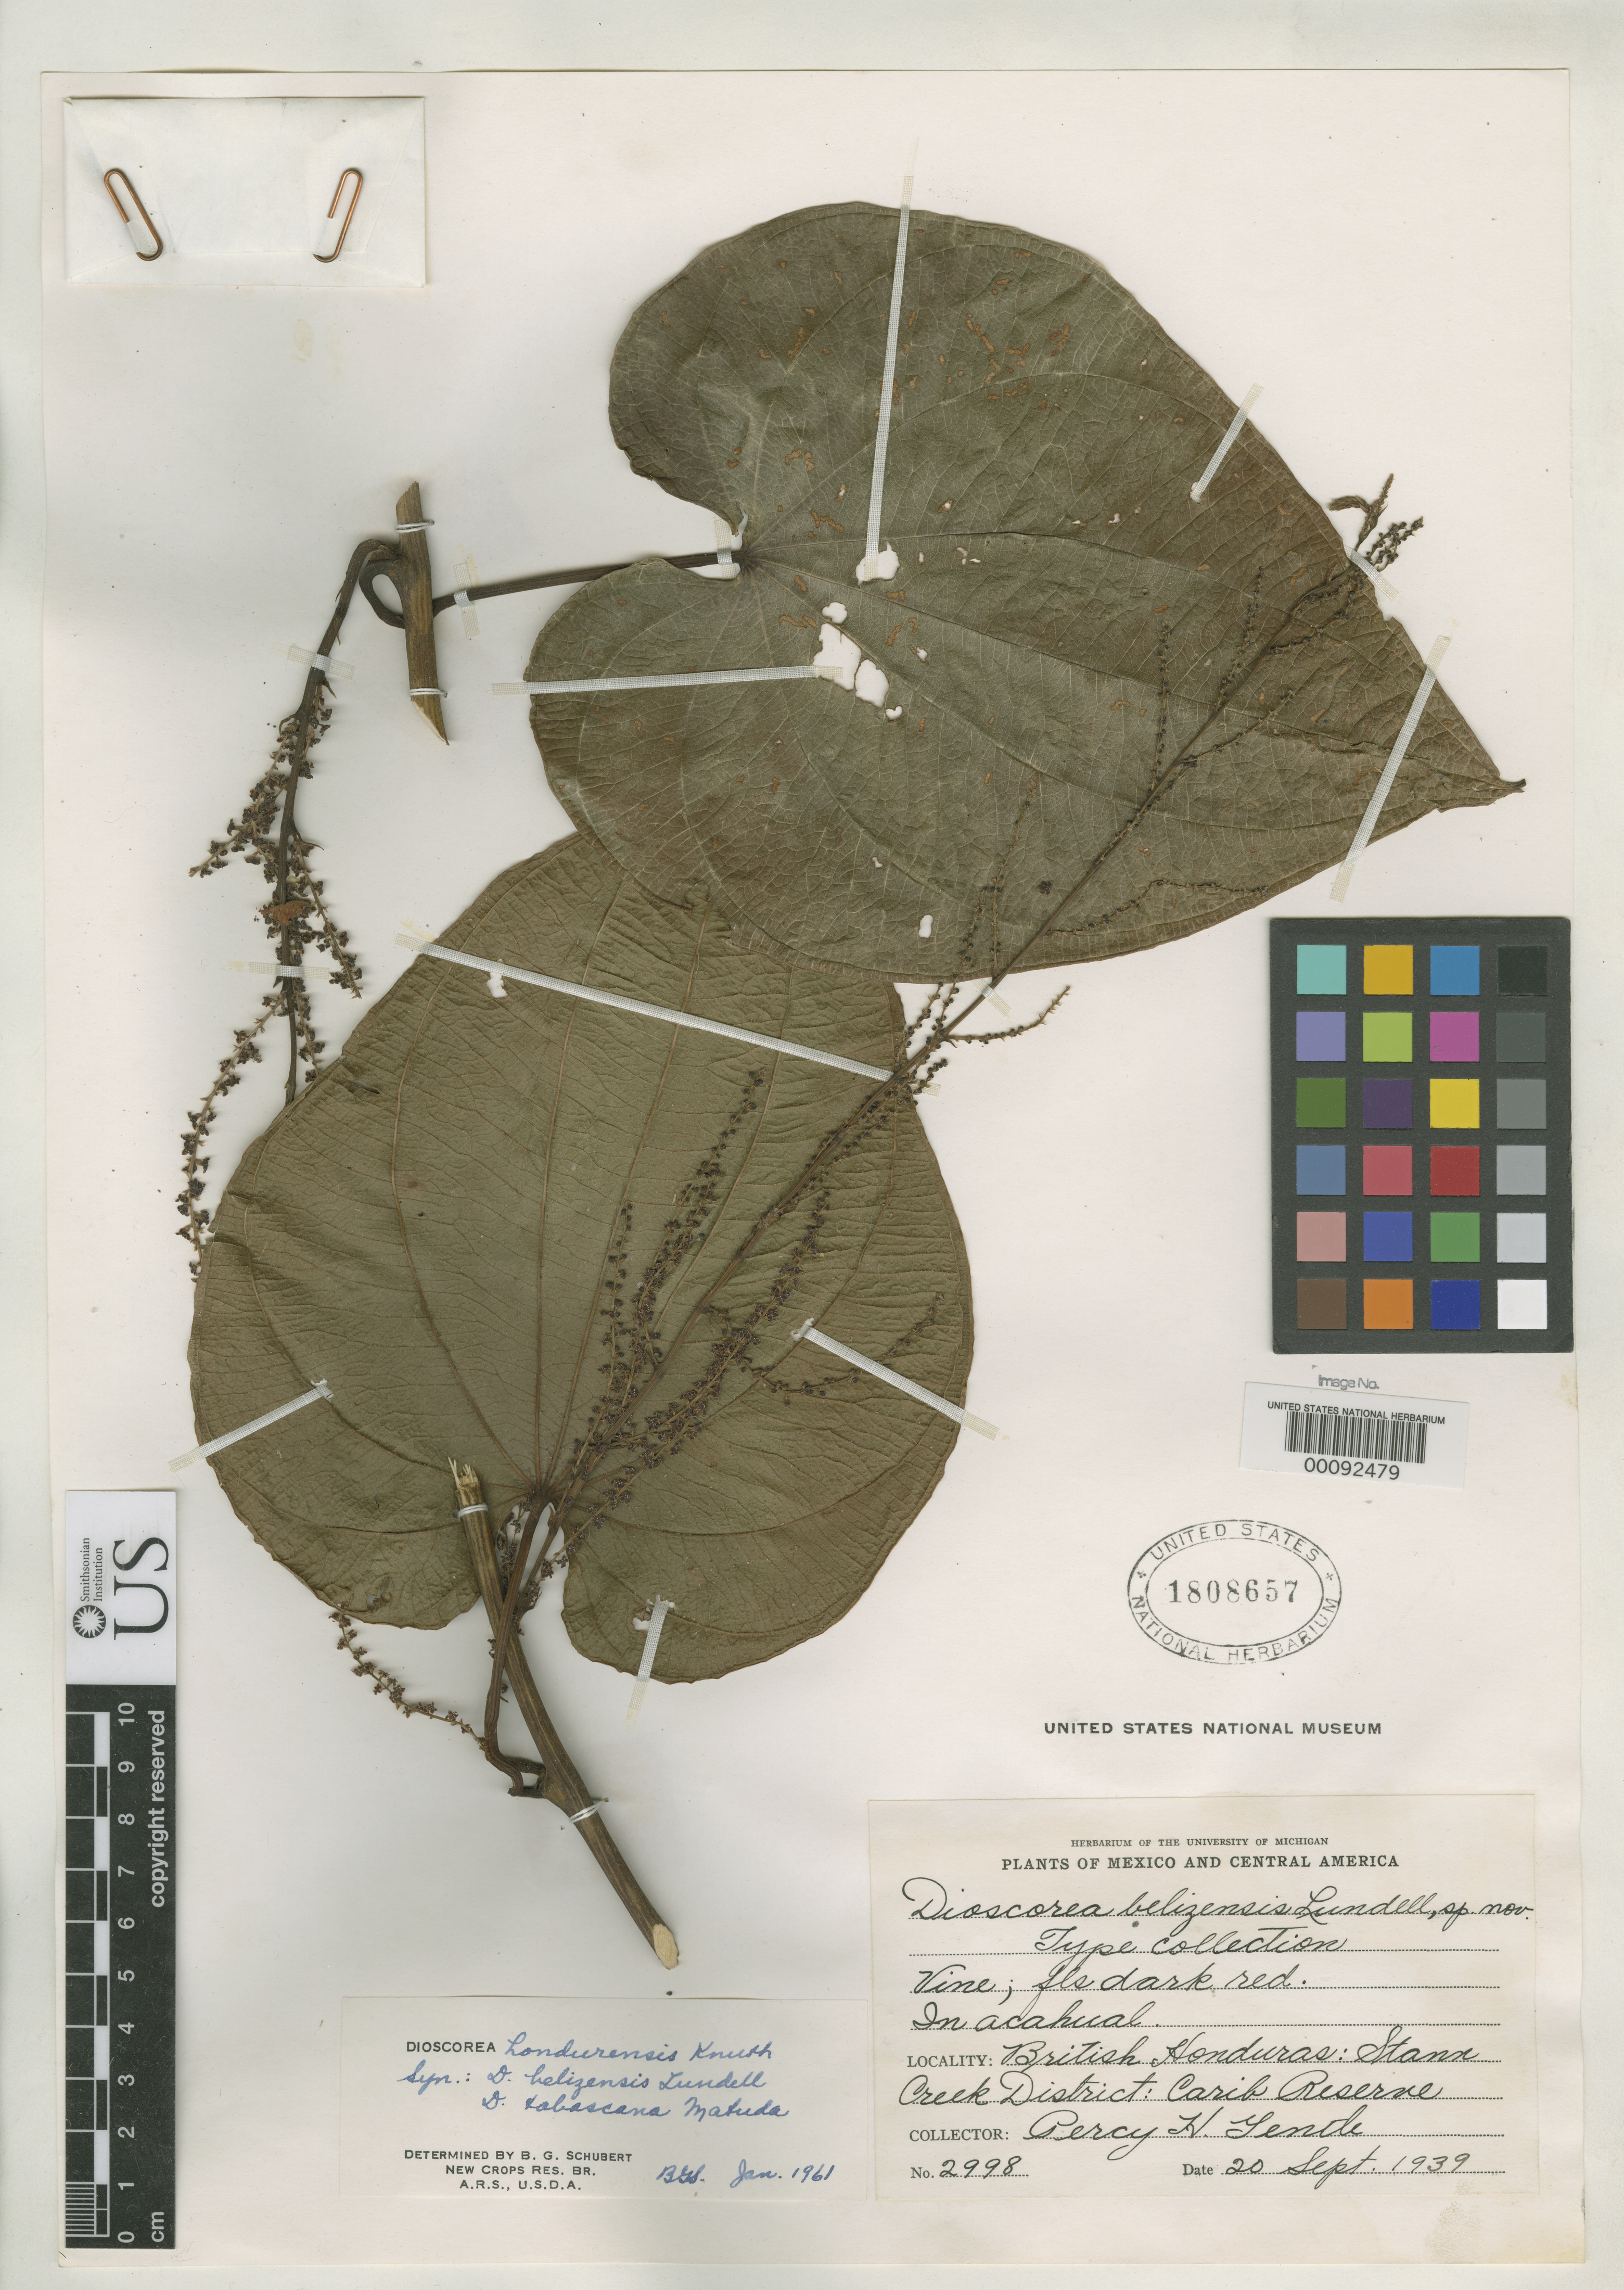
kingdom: Plantae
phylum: Tracheophyta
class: Liliopsida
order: Dioscoreales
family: Dioscoreaceae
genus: Dioscorea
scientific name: Dioscorea belizensis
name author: Lundell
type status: Isotype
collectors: P. H. Gentle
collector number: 2998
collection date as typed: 20 Sep 1939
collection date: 1939-09-20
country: Belize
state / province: Stann Creek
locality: Carib Reserve.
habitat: In acahual.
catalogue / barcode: US 1808657